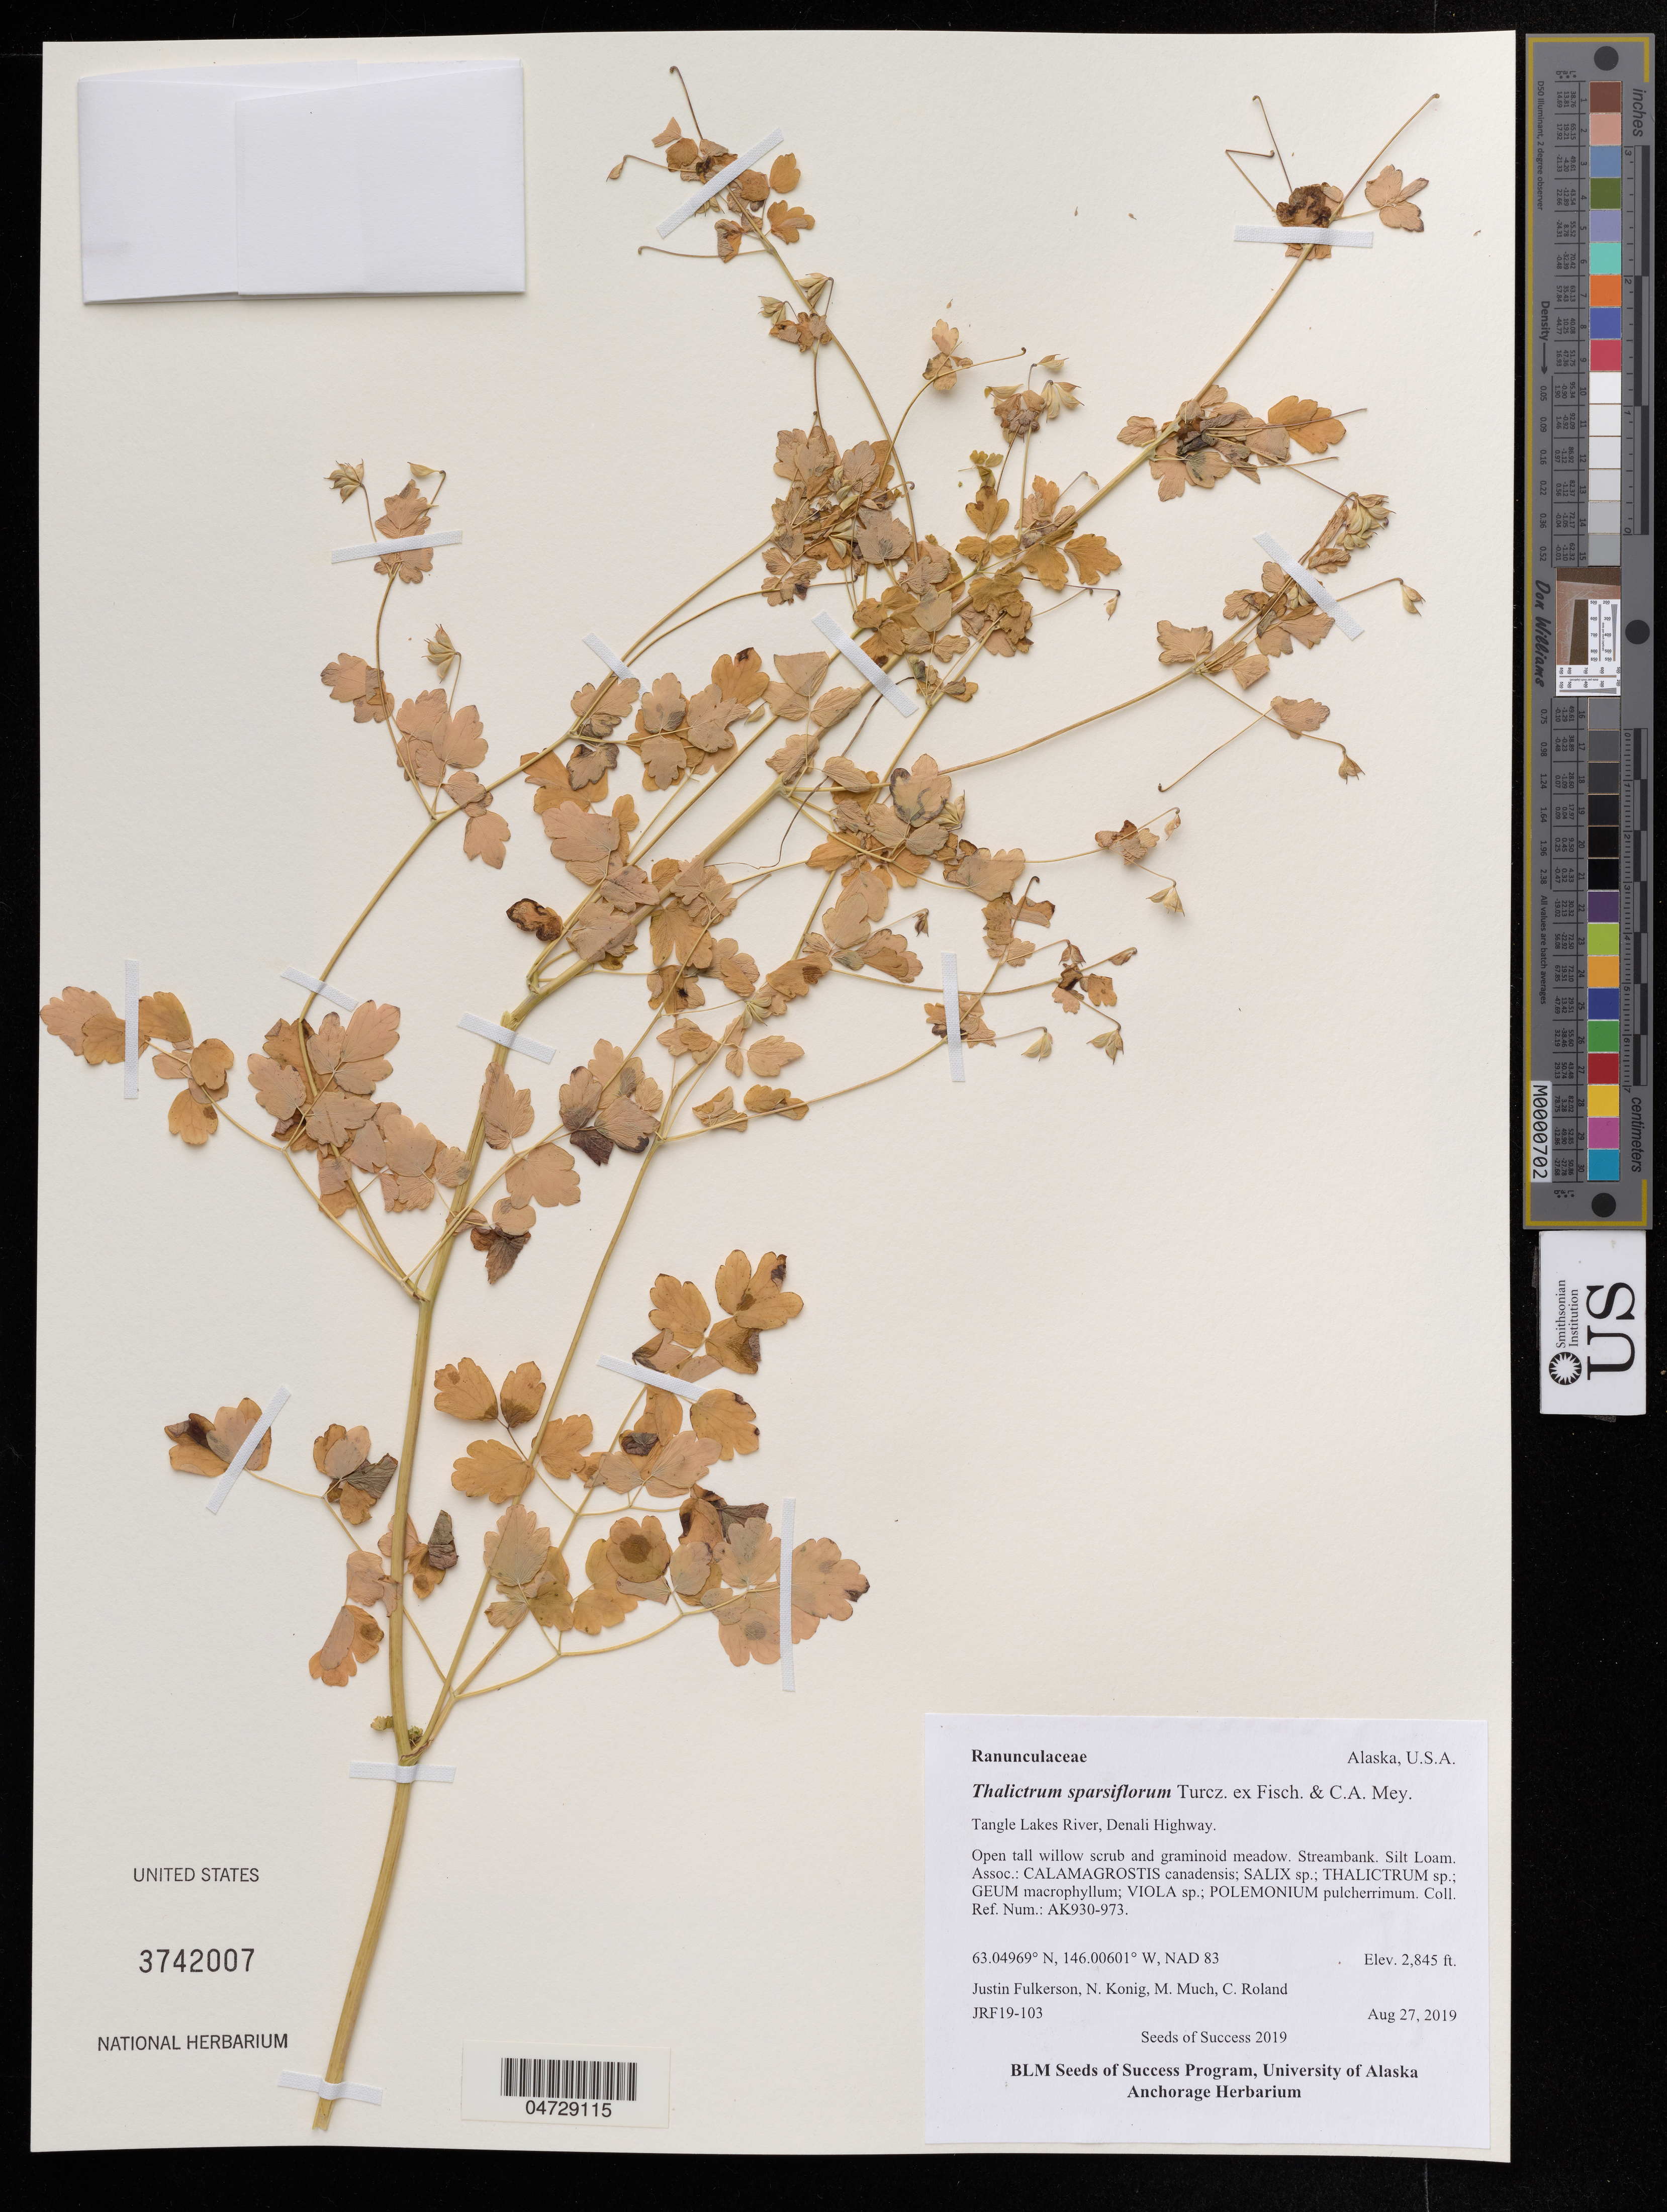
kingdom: Plantae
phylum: Tracheophyta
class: Magnoliopsida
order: Ranunculales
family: Ranunculaceae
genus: Thalictrum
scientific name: Thalictrum sparsiflorum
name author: Turcz. ex Fisch. & C.A. Mey.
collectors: J. Fulkerson, N. Konig & C. Roland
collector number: AK930-973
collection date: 2019-08-27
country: United States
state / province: Alaska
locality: Tangle Lakes River, Denali Highway, NAD 83.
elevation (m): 867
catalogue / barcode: US 3742007